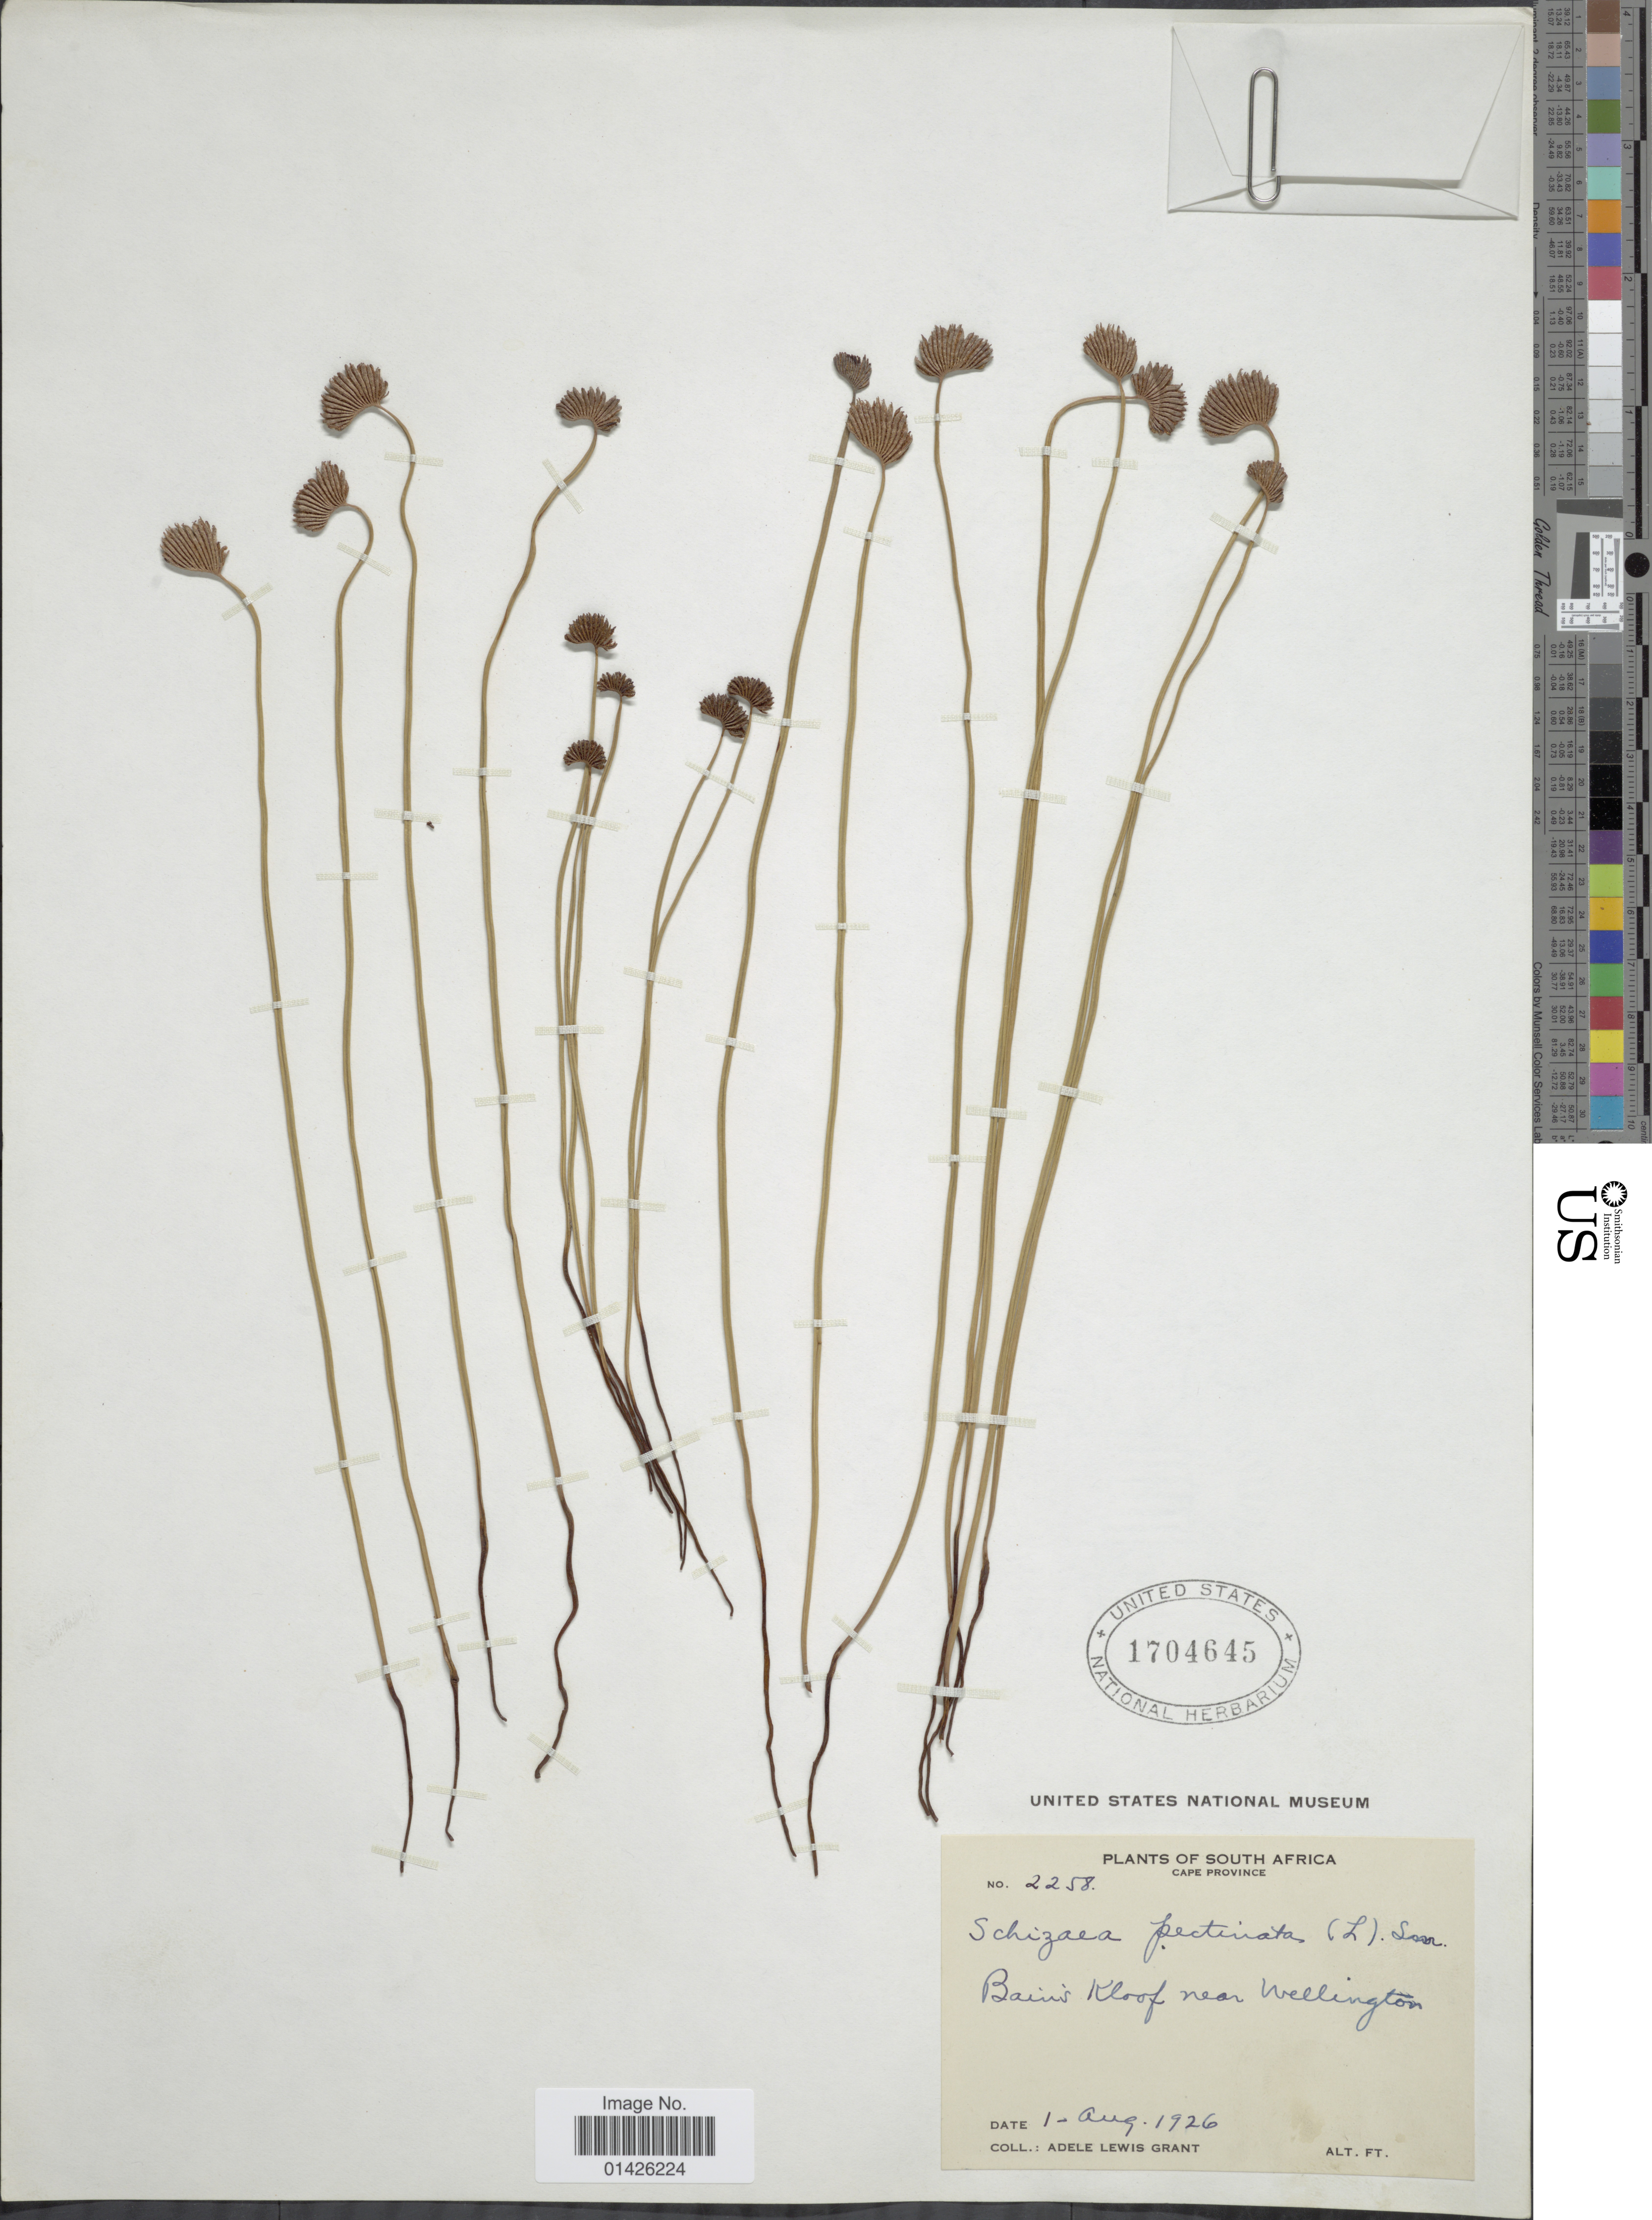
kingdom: Plantae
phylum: Tracheophyta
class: Polypodiopsida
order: Schizaeales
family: Schizaeaceae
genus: Schizaea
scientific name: Schizaea pectinata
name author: (L.) Sw.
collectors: A. L. Grant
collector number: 2258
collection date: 1926-08-01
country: South Africa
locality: Cape Province, Bains Kloof near Wellington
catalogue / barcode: US 1704645